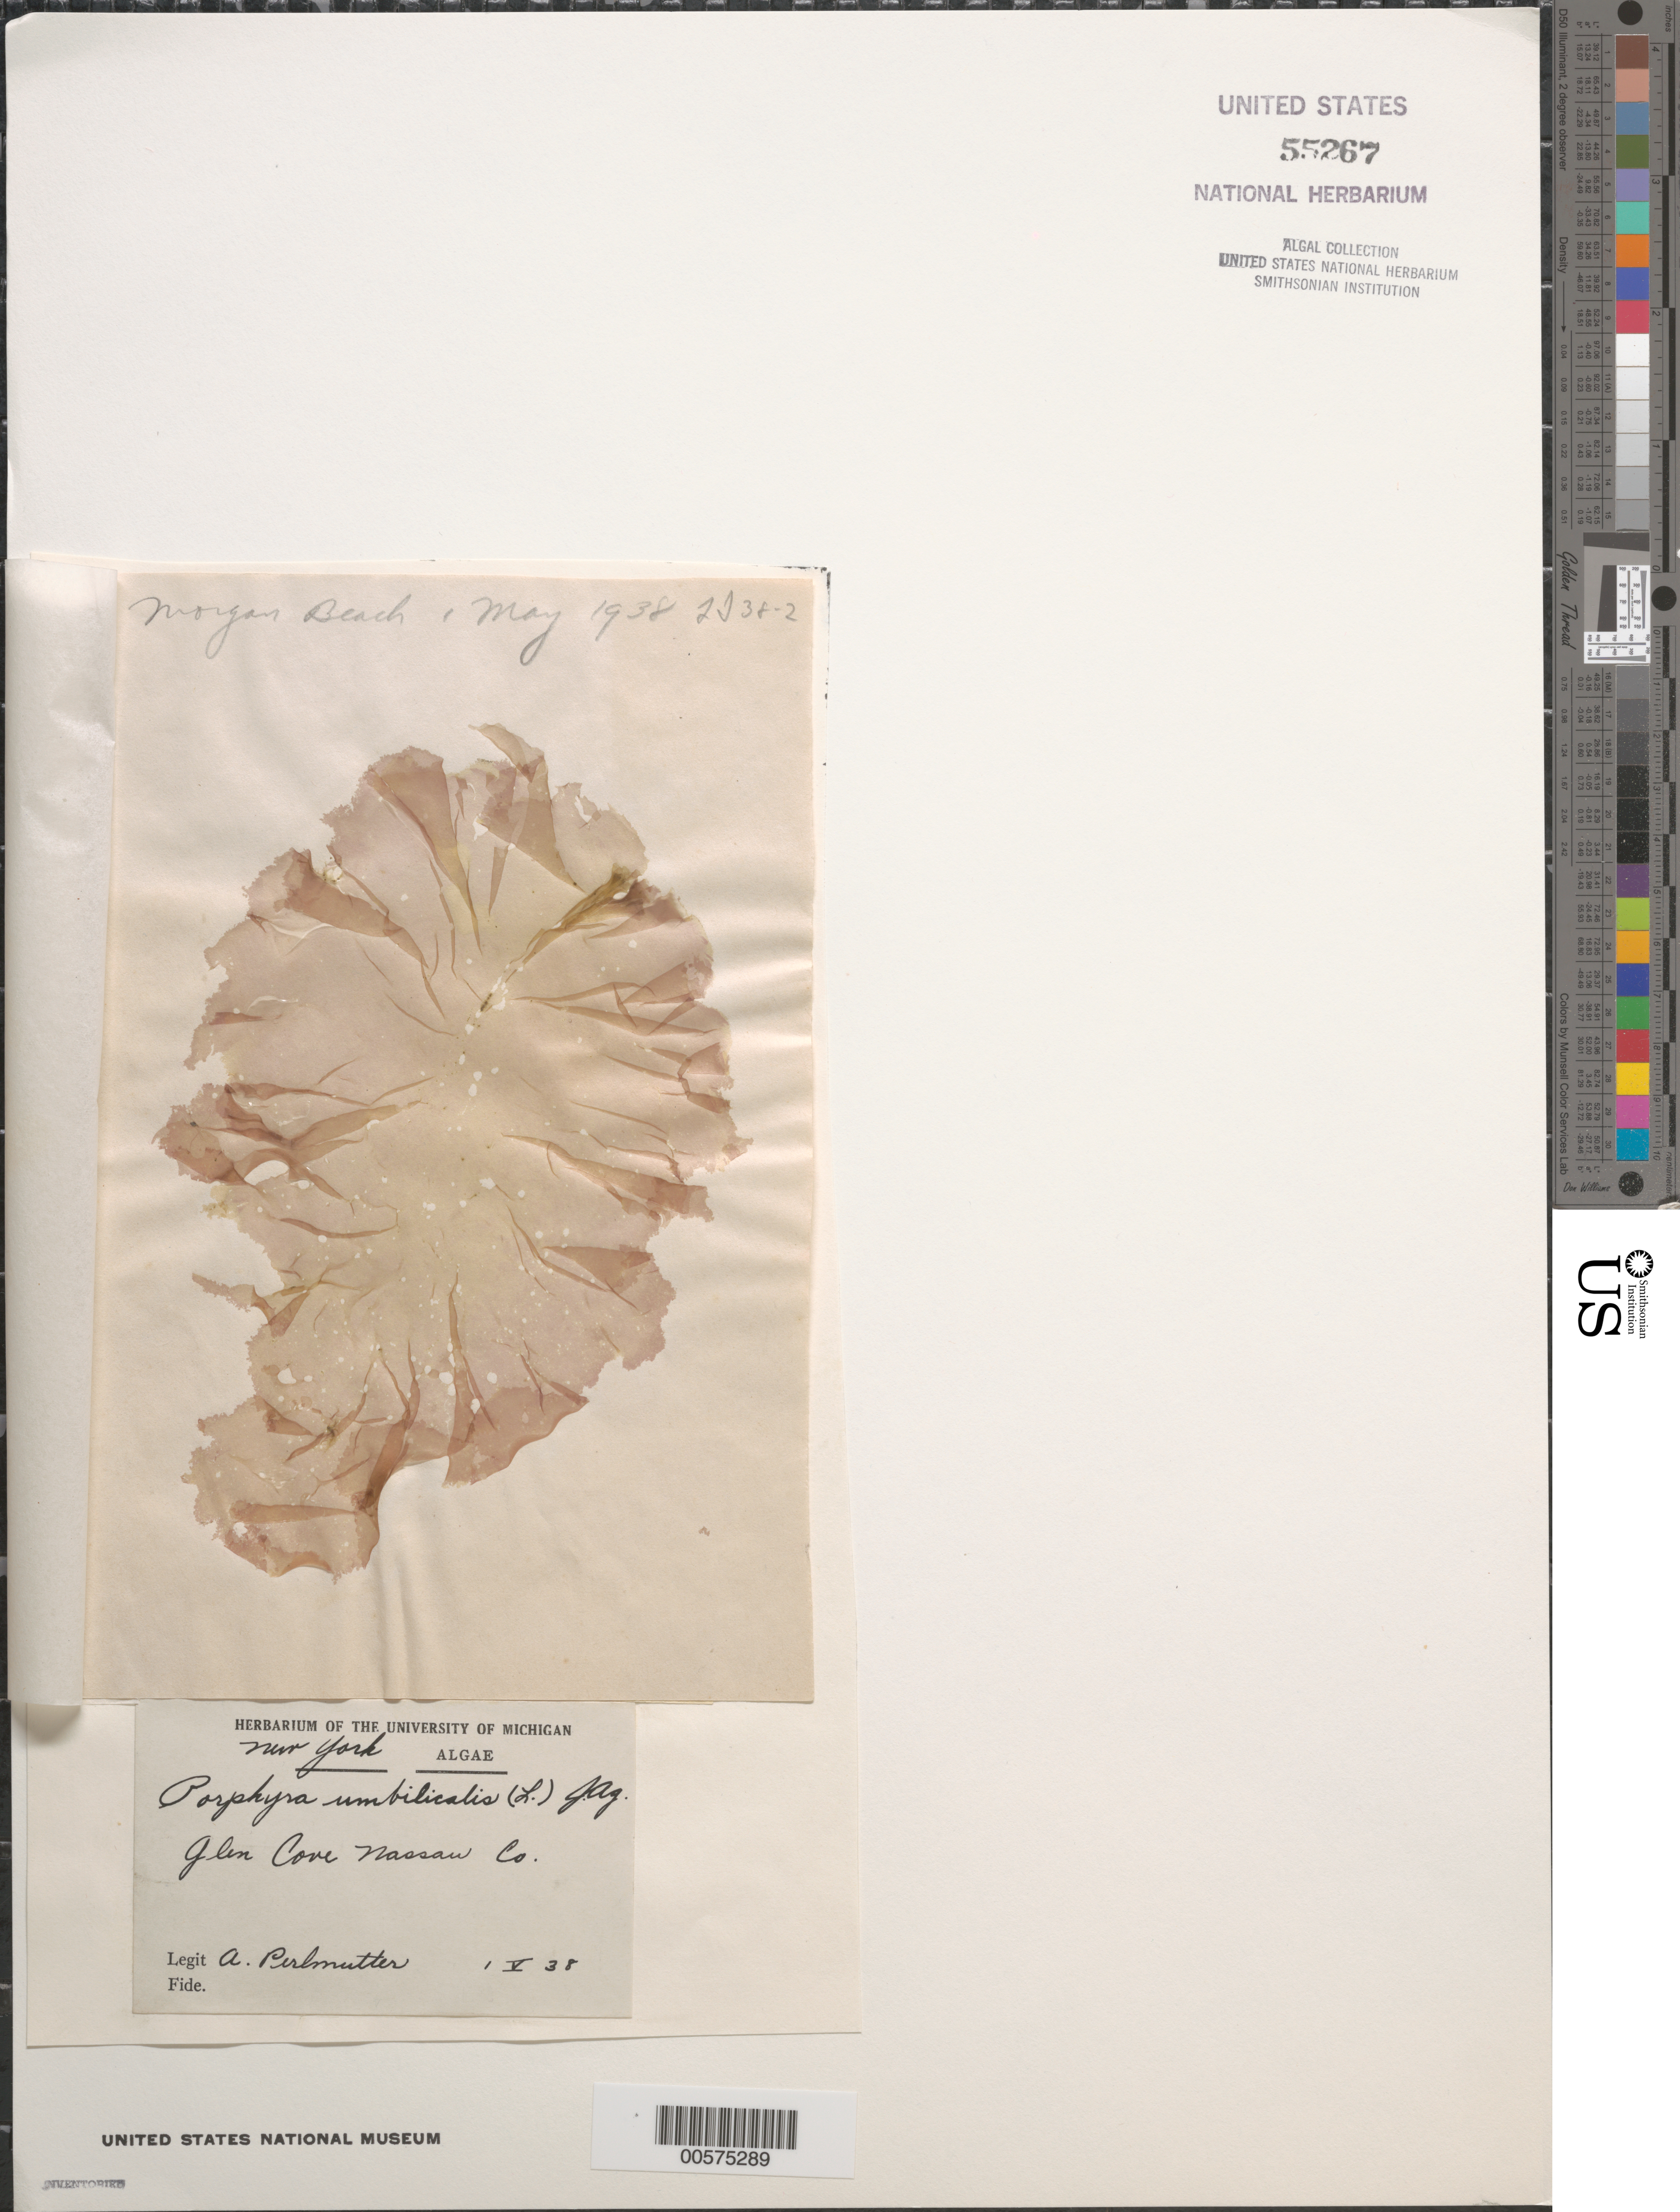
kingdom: Plantae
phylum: Rhodophyta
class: Bangiophyceae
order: Bangiales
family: Bangiaceae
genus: Porphyra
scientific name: Porphyra umbilicalis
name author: Kütz.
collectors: A. Perlmutter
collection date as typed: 01 May 1938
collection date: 1938-05-01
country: United States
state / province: New York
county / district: Nassau County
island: Long Island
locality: Morgan's Beach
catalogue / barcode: US 55267